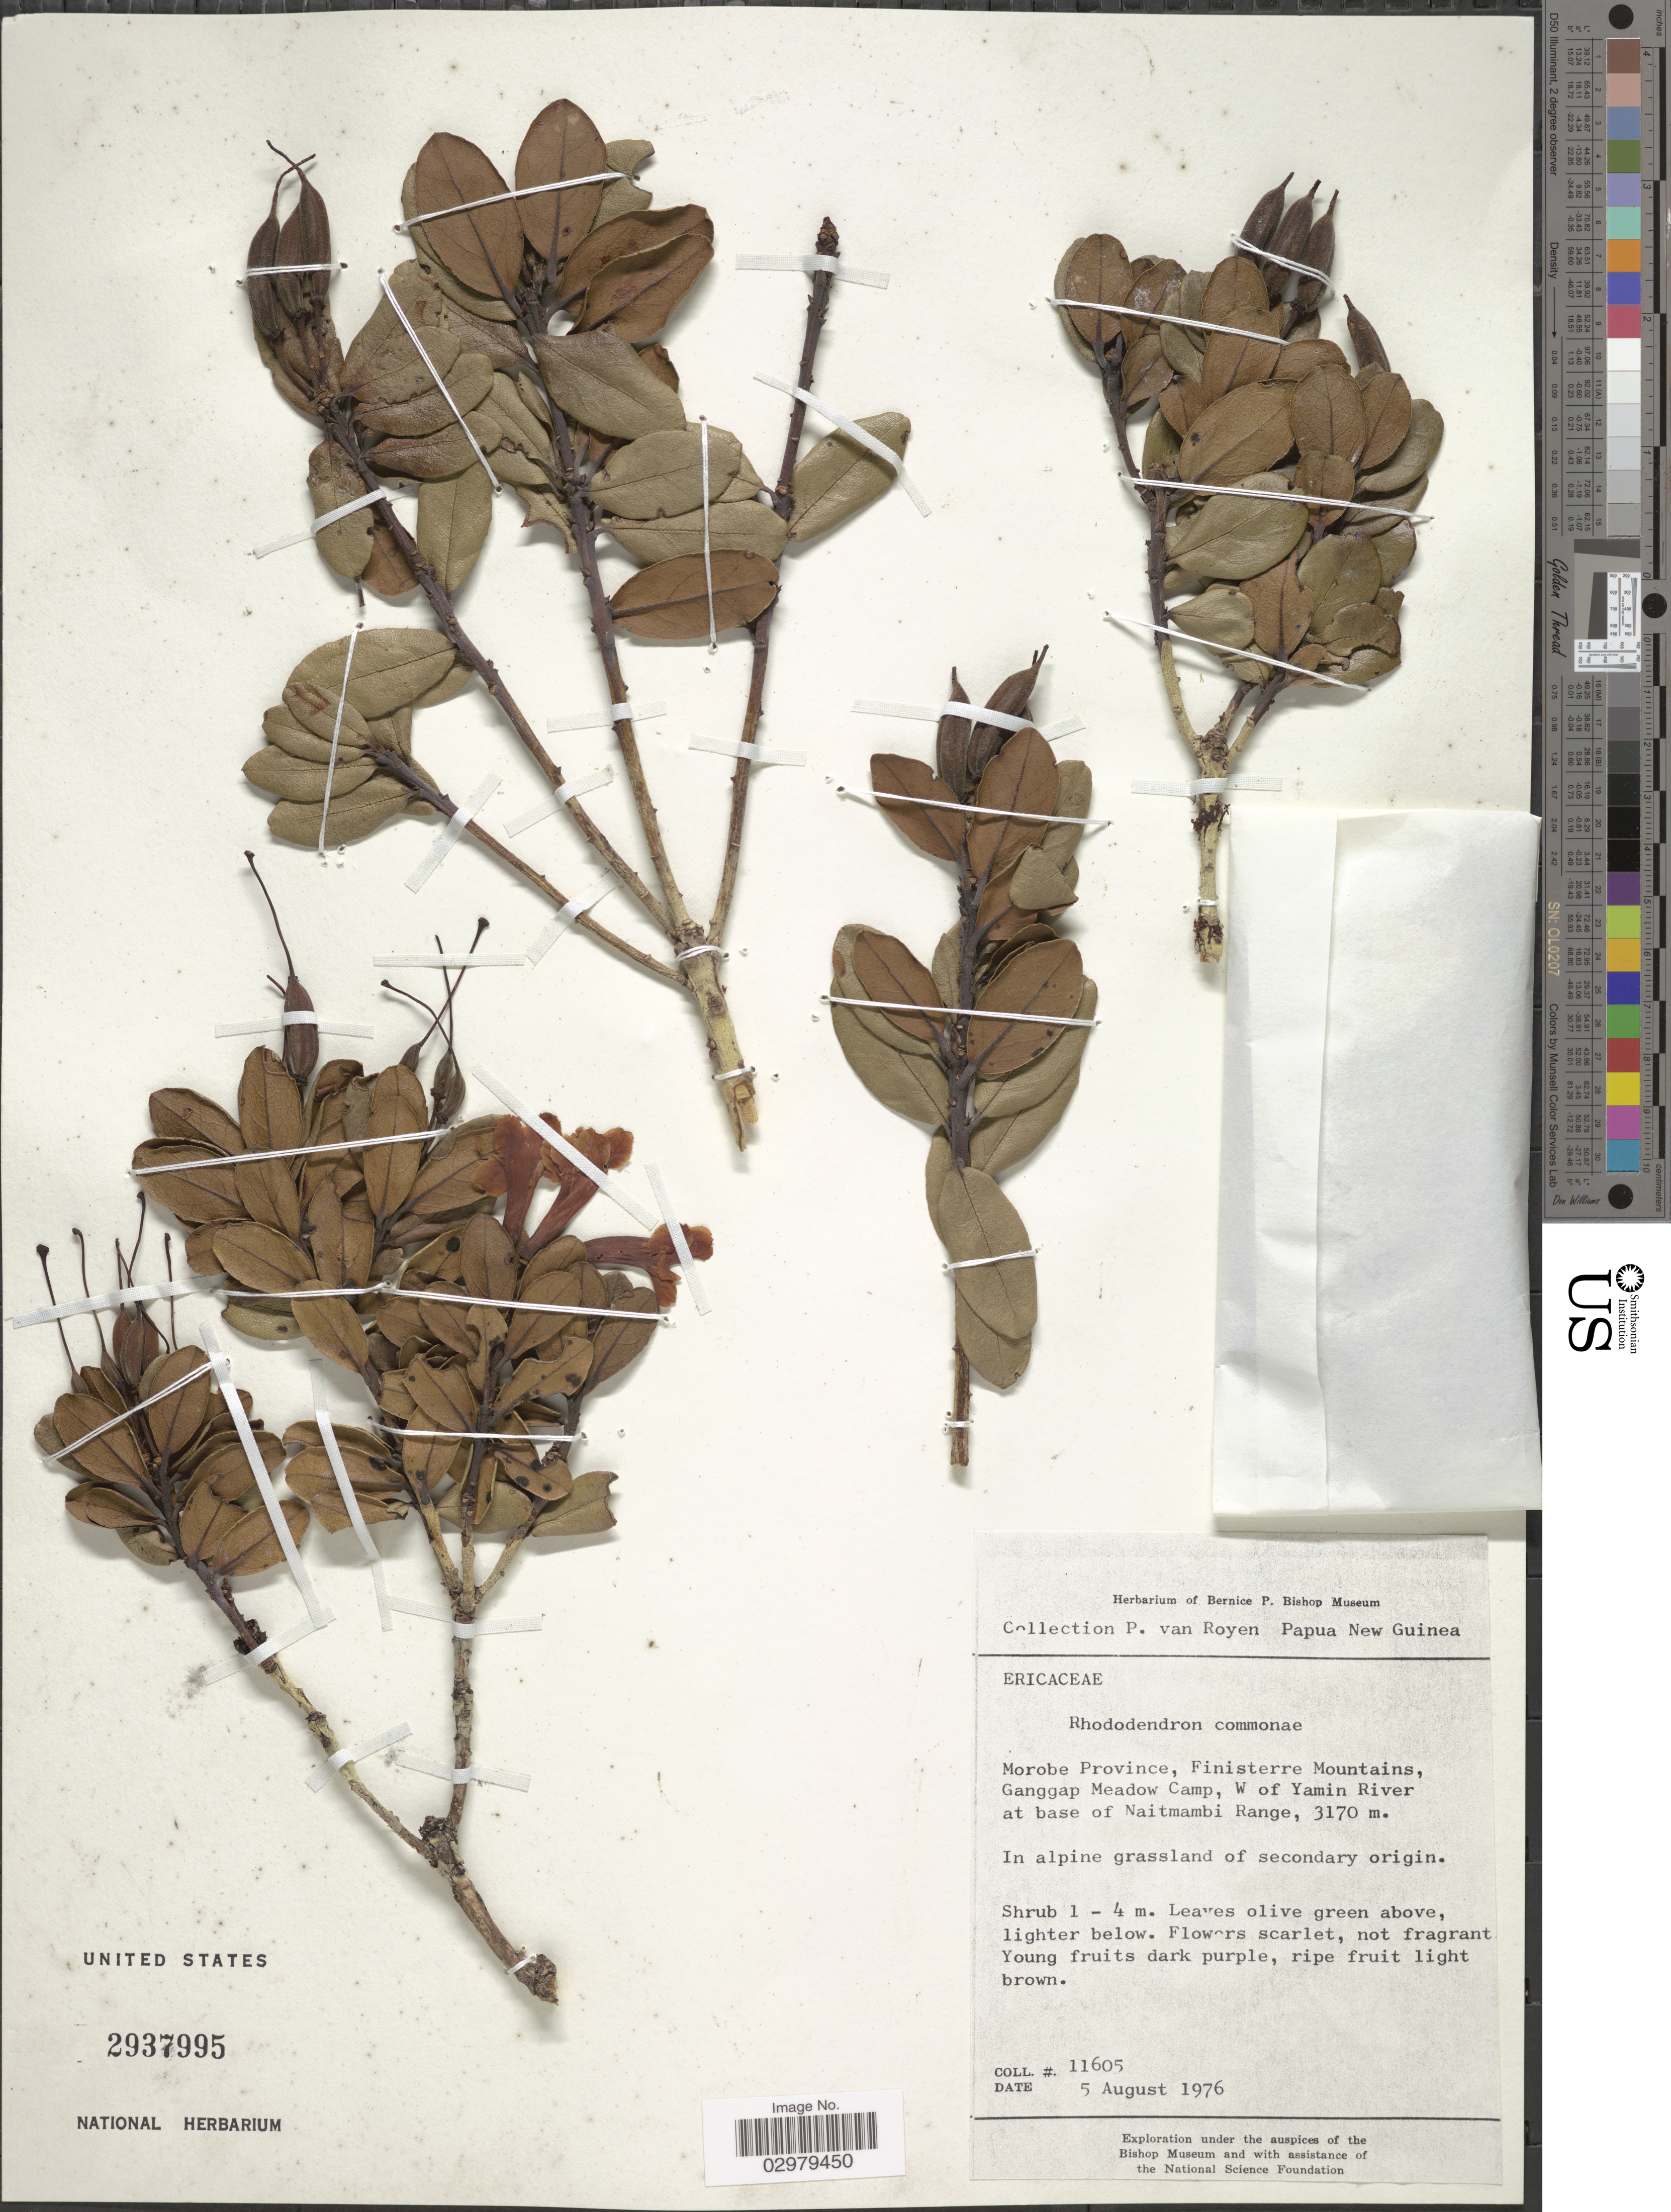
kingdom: Plantae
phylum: Tracheophyta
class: Magnoliopsida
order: Ericales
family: Ericaceae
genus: Rhododendron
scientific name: Rhododendron commonae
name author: F. Först.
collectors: P. van Royen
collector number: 11605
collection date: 1976-08-05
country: Papua New Guinea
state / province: Morobe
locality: Morobe Province, Finisterre Mountains, Ganggap Meadow Camp, W of Yamin River at base of Naitmambi Range.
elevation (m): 3170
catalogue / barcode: US 2937995